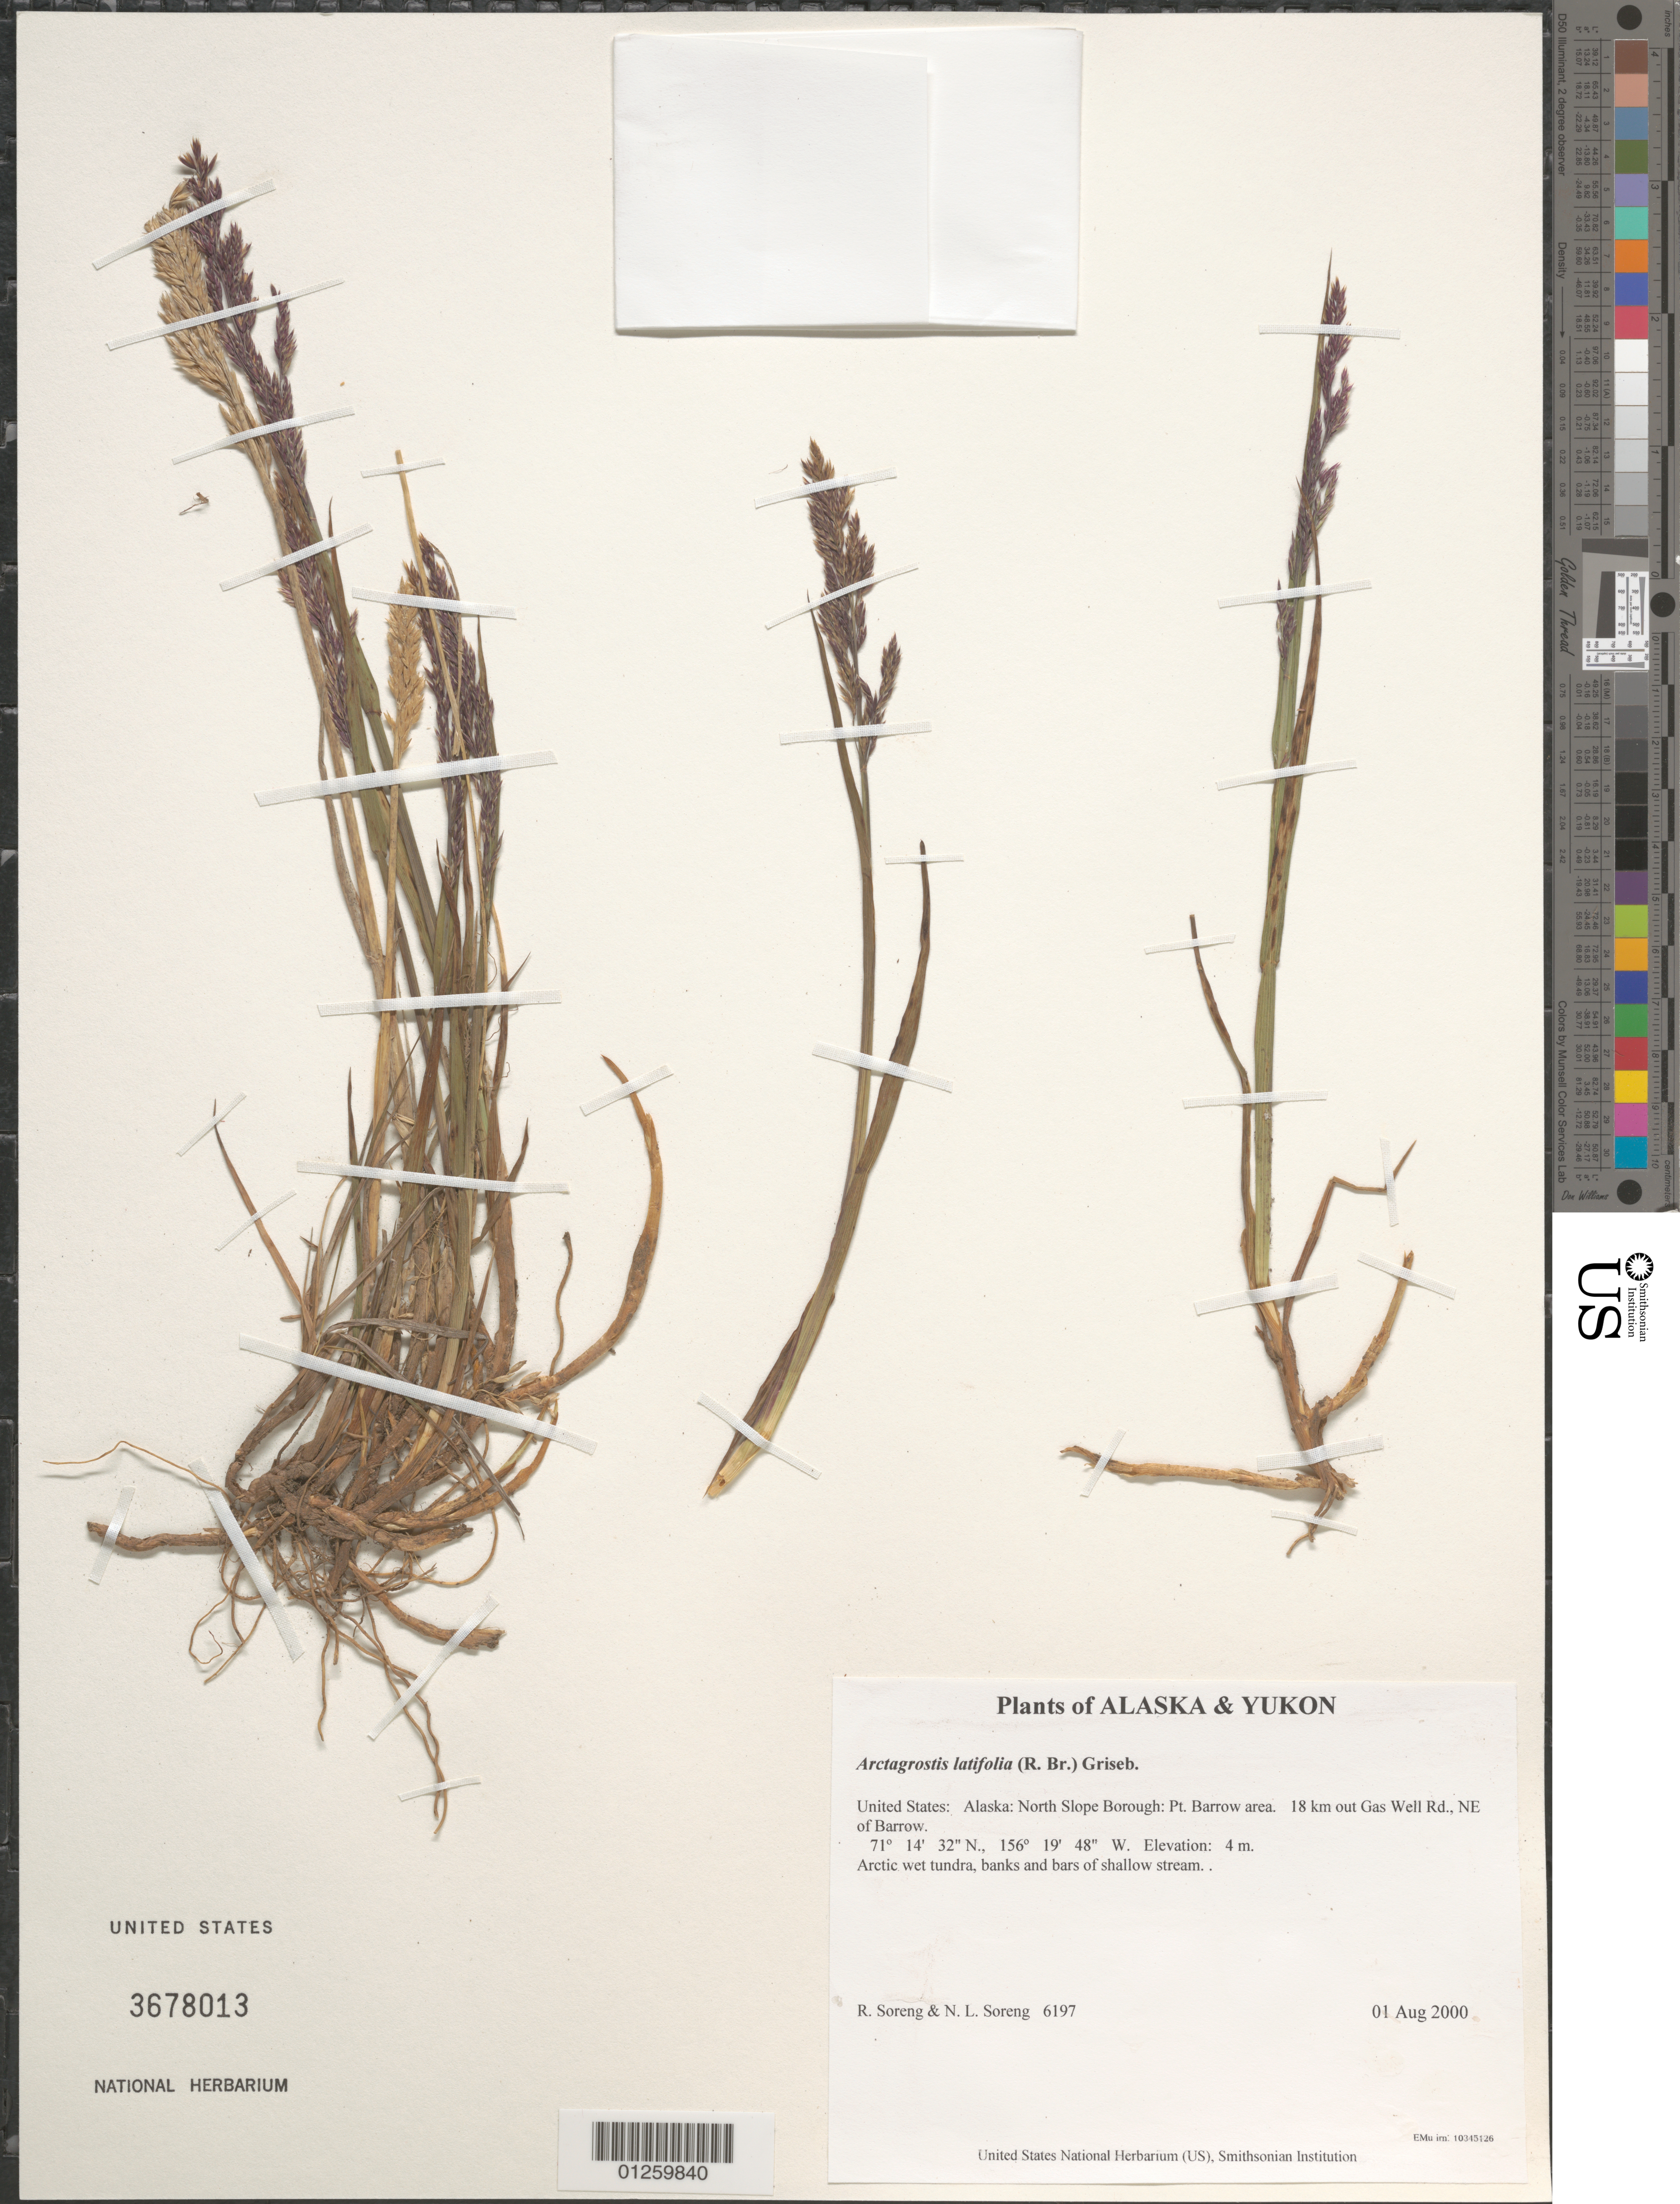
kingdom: Plantae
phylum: Tracheophyta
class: Liliopsida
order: Poales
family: Poaceae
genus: Arctagrostis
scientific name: Arctagrostis latifolia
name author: (R. Br.) Griseb.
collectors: R. J. Soreng & N. L. Soreng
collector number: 6197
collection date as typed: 01 Aug 2000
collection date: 2000-08-01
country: United States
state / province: Alaska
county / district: North Slope Borough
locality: Pt. Barrow area. 18 km out Gas Well Rd., NE of Barrow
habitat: Arctic wet tundra, banks and bars of shallow stream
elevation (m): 4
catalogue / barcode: US 3678013